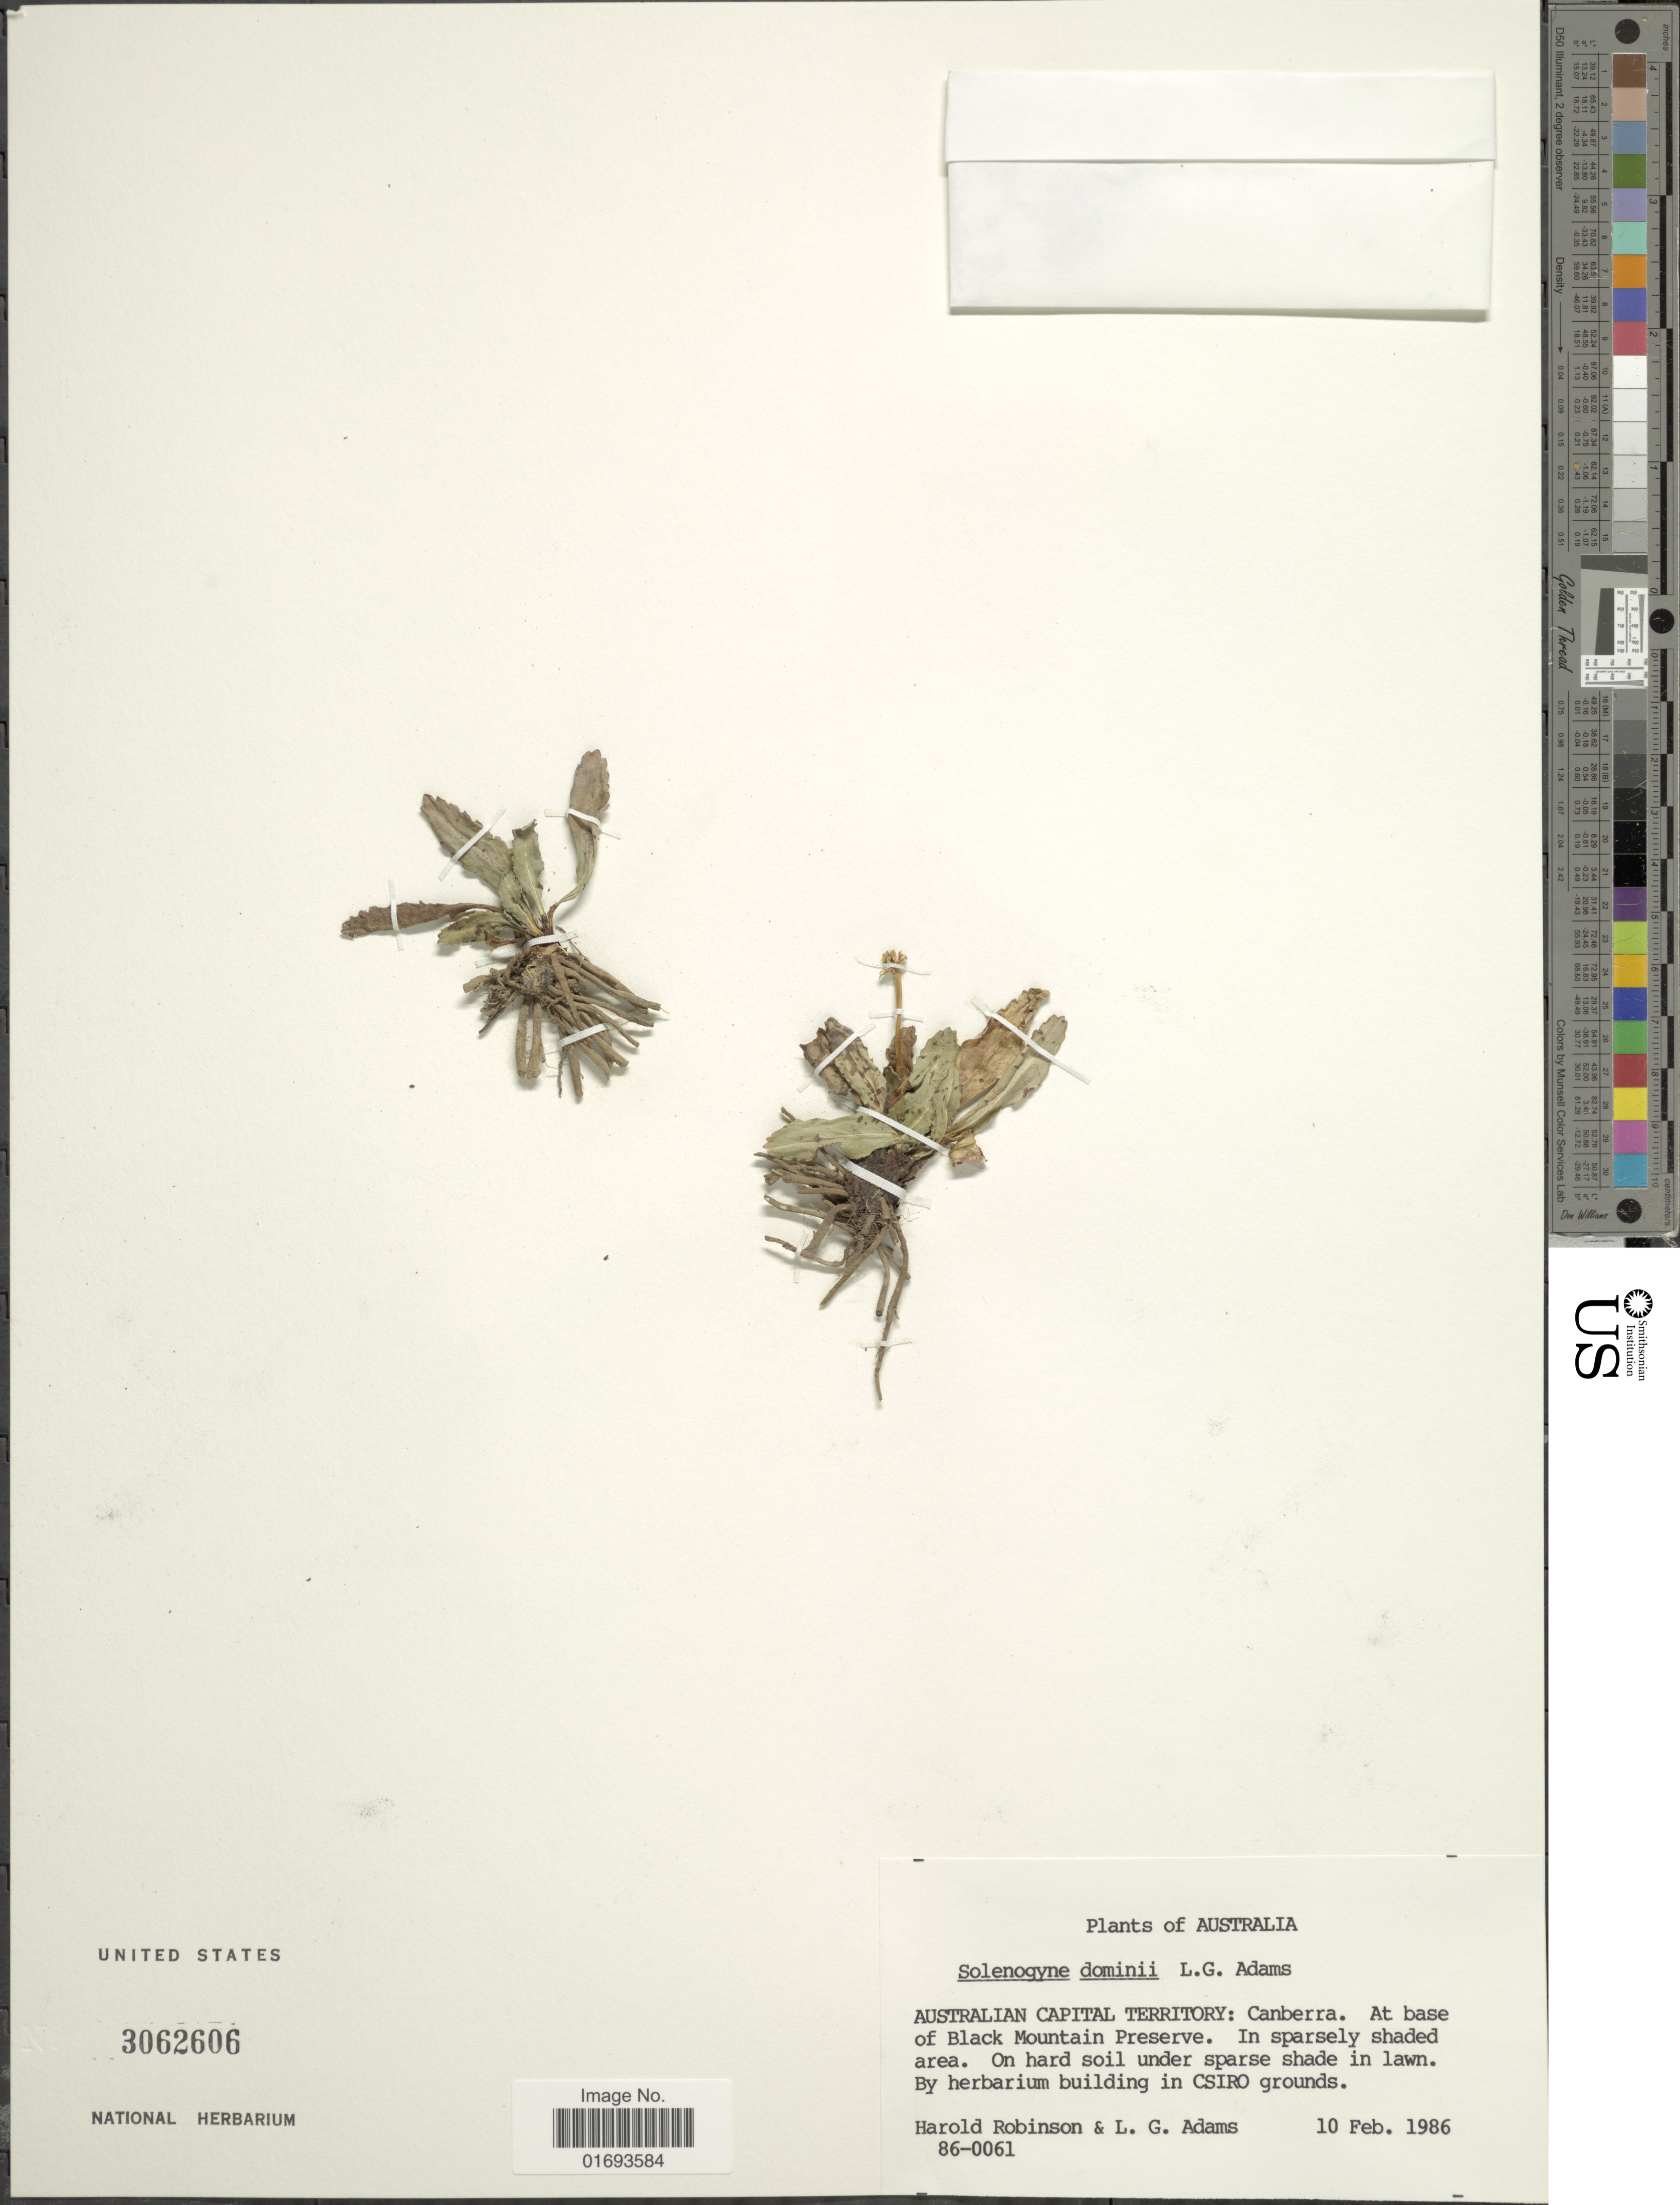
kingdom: Plantae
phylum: Tracheophyta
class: Magnoliopsida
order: Asterales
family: Asteraceae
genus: Solenogyne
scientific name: Solenogyne dominii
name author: L.G. Adams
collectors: H. Robinson & L. G. Adams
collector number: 86-0061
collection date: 1986-02-10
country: Australia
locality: Australian Capital Territory: Canberra. At base of Black Mountain Preserve. Australia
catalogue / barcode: US 3062606